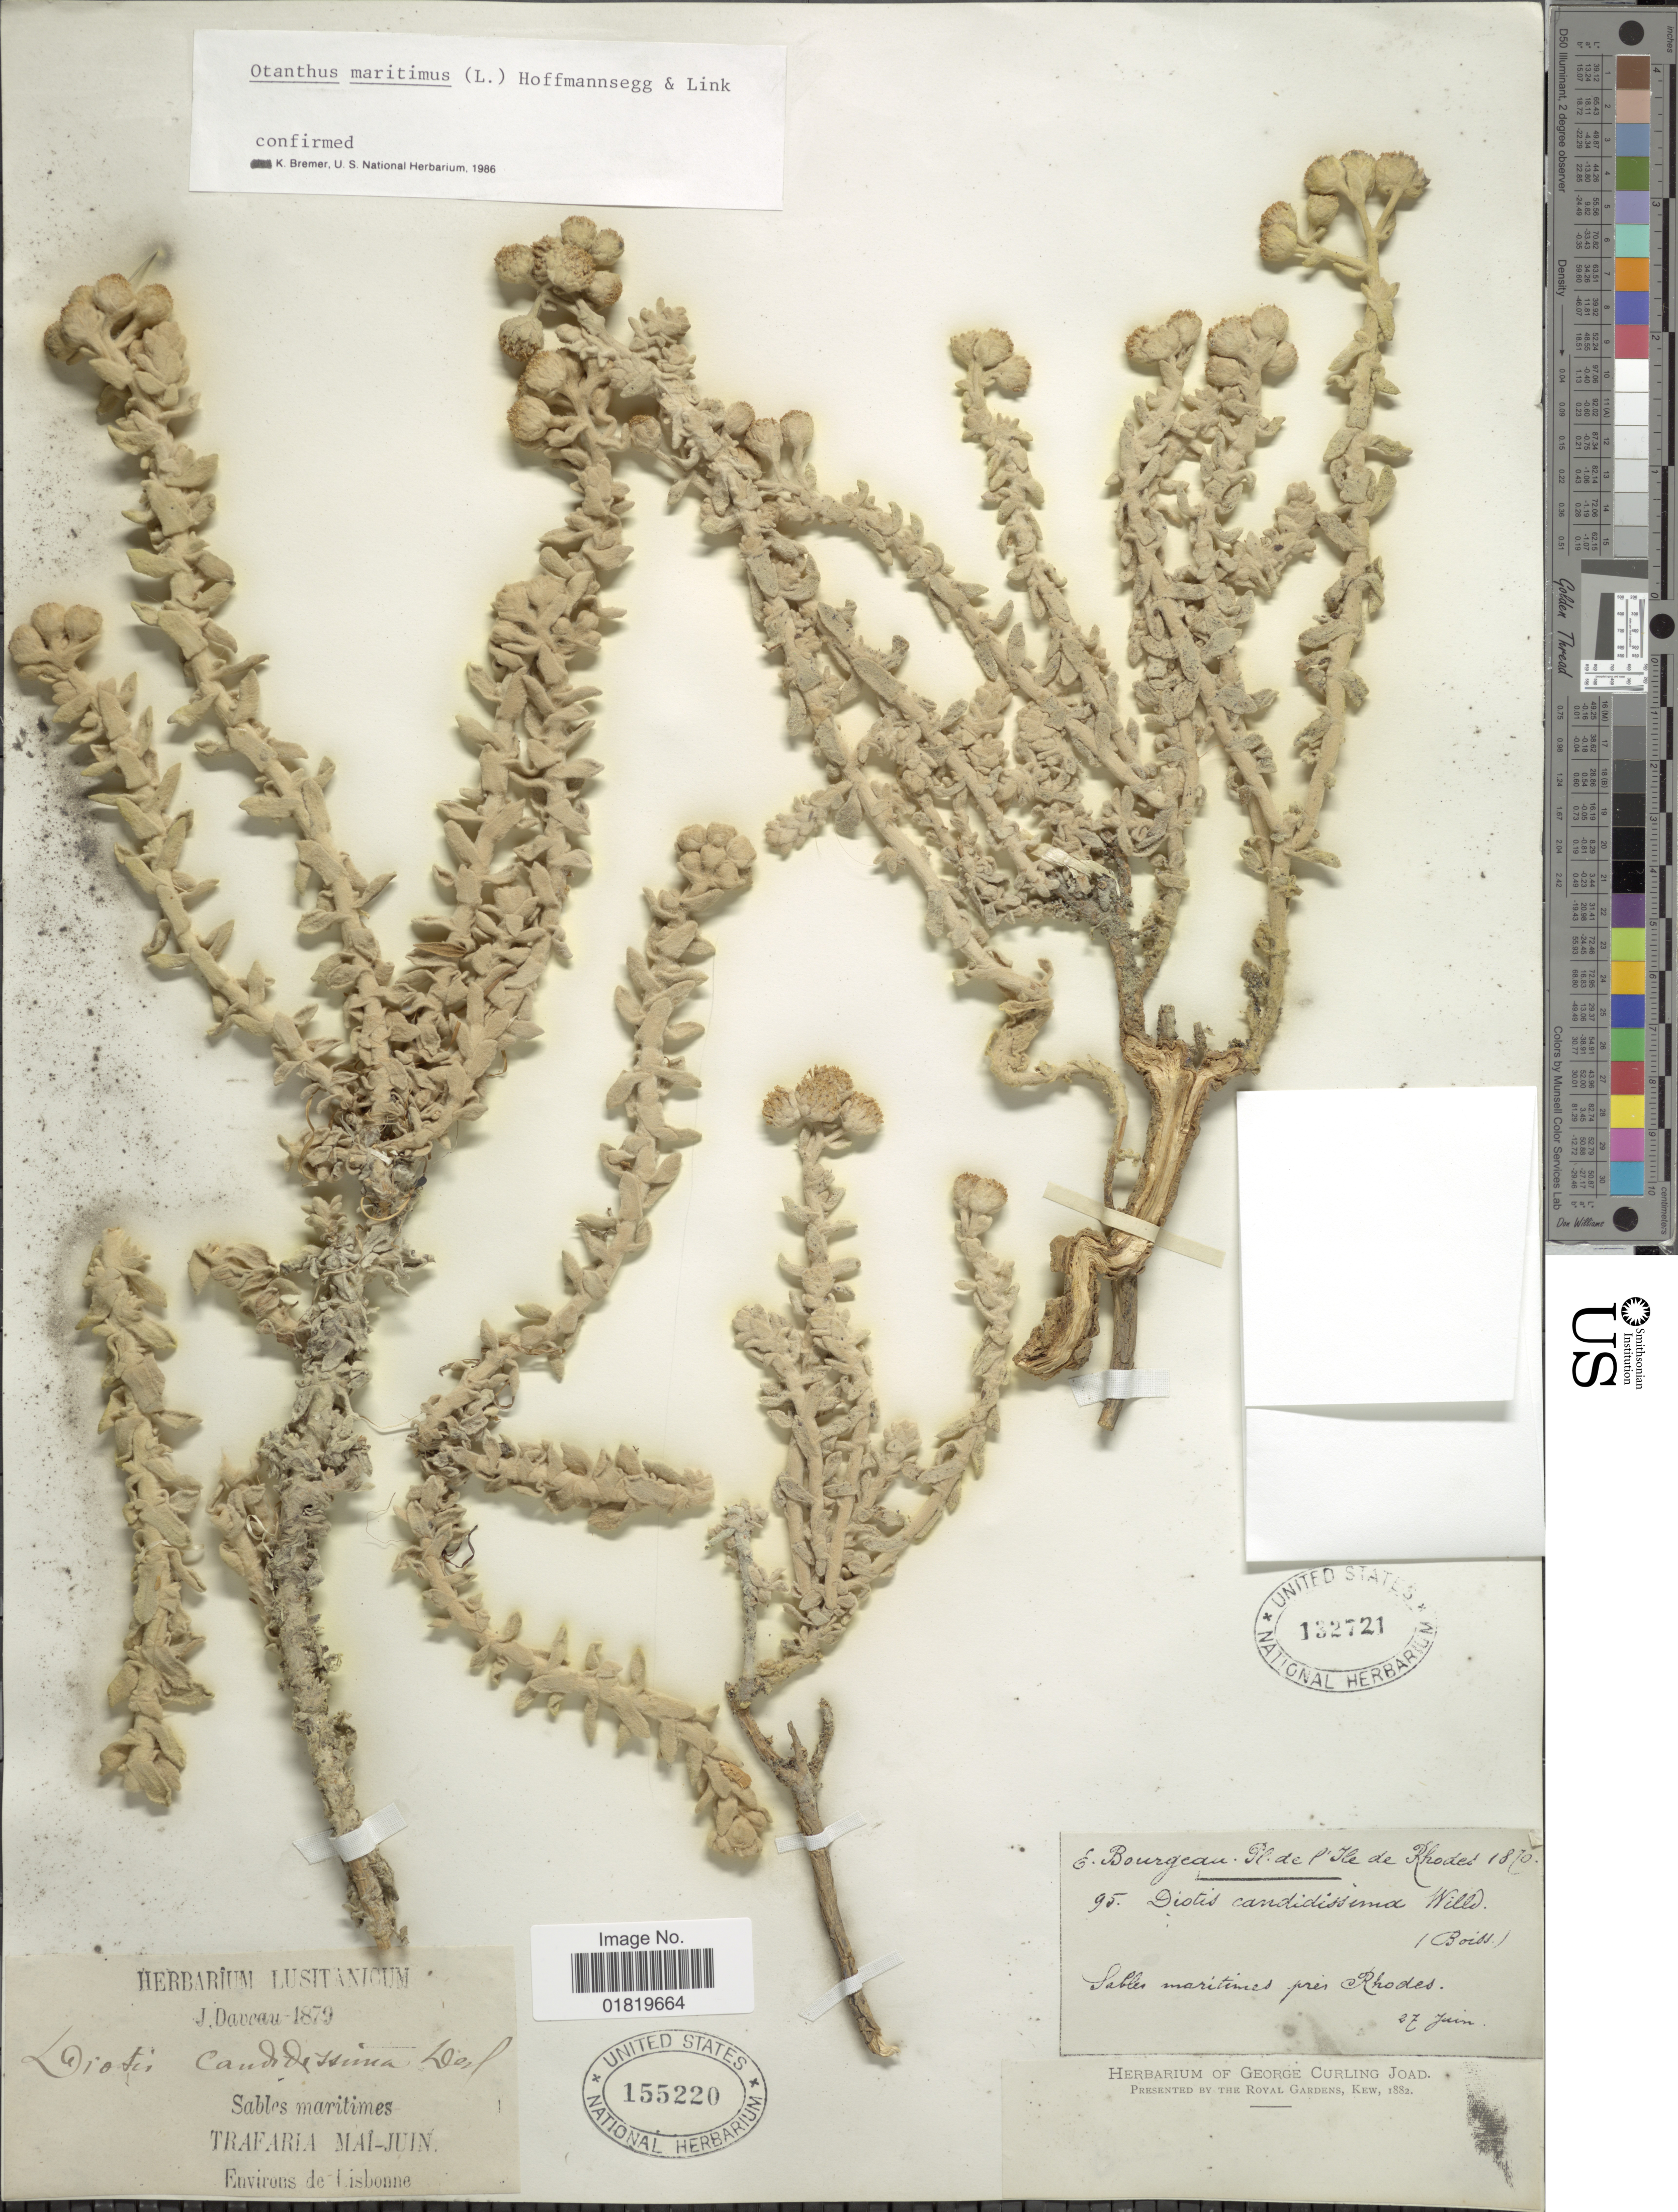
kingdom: Plantae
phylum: Tracheophyta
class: Magnoliopsida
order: Asterales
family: Asteraceae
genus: Otanthus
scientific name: Otanthus maritimus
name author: (L.) Hoffmanns. & Link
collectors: J. Daveau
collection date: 1879-05/1879-06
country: Portugal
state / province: Lisboa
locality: Sables maritimes, Trafaria, environs de Lisbonne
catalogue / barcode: US 155220